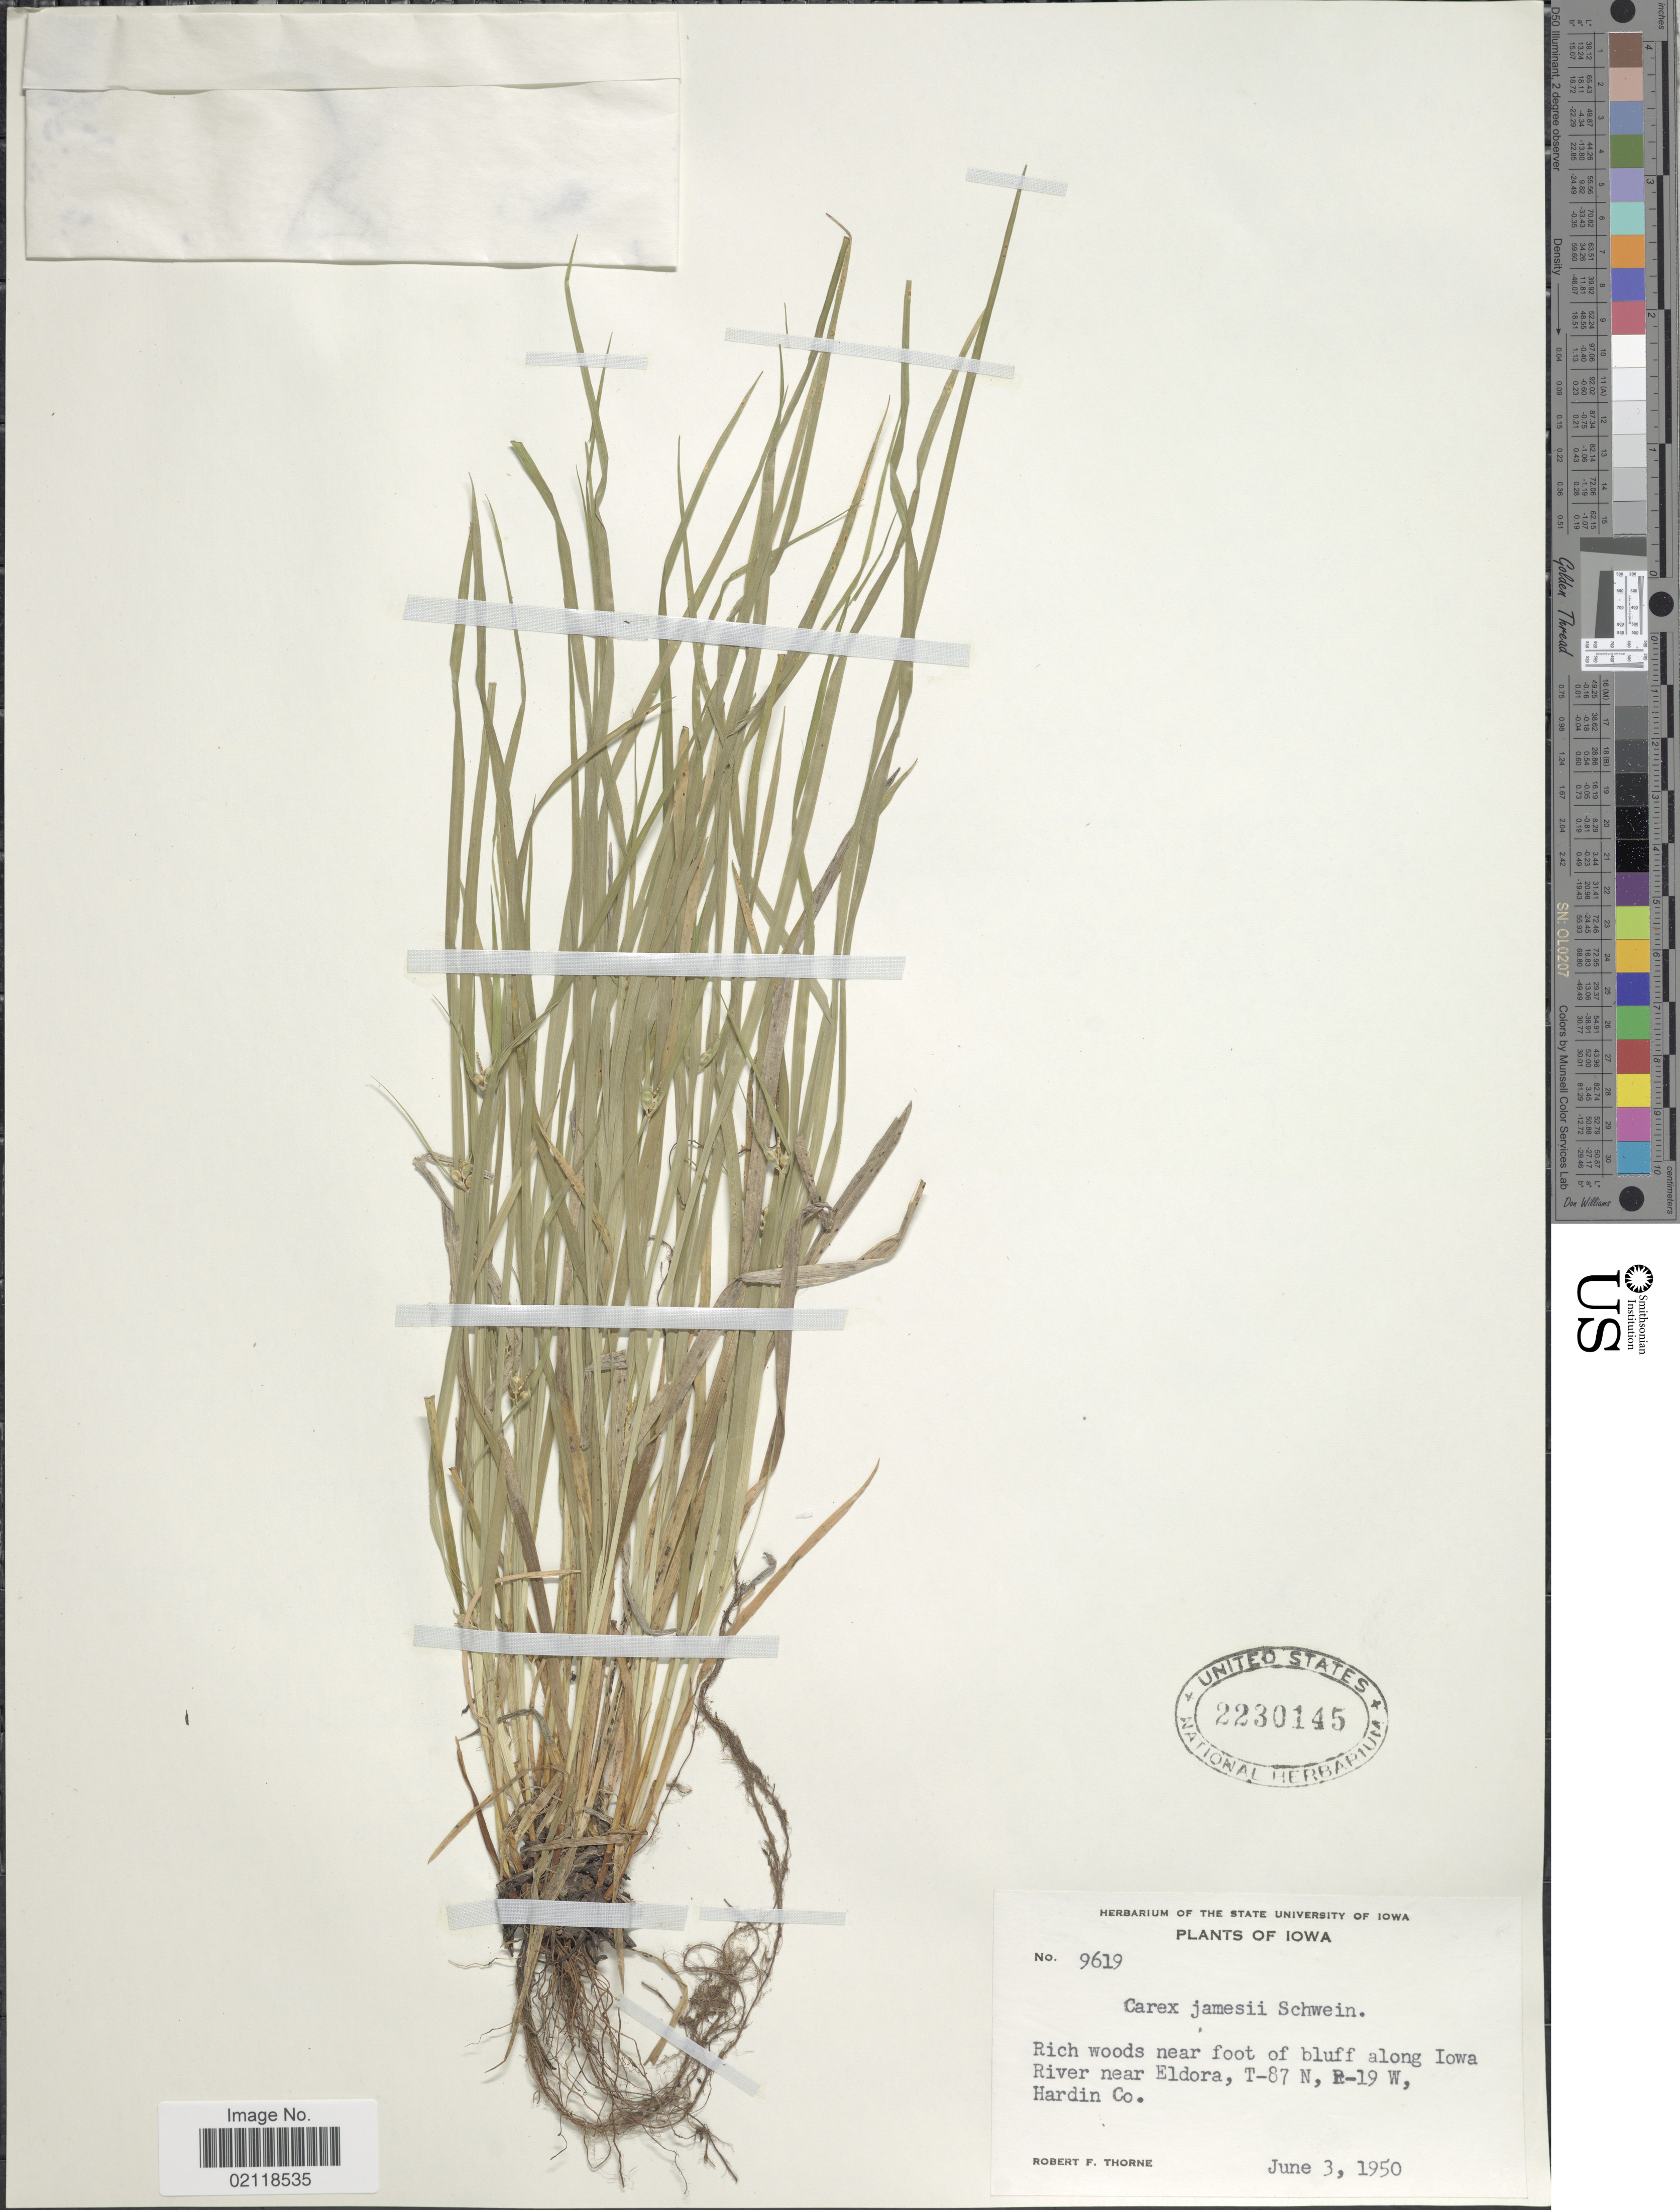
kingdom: Plantae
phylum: Tracheophyta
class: Liliopsida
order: Poales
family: Cyperaceae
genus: Carex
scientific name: Carex jamesii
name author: Schwein.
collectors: R. F. Thorne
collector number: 9619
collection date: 1950-06-03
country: United States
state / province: Iowa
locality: Rich woods near foot of bluff along Iowa River near Eldora, T-87 N, R-19 W, Hardin Co.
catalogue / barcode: US 2230145